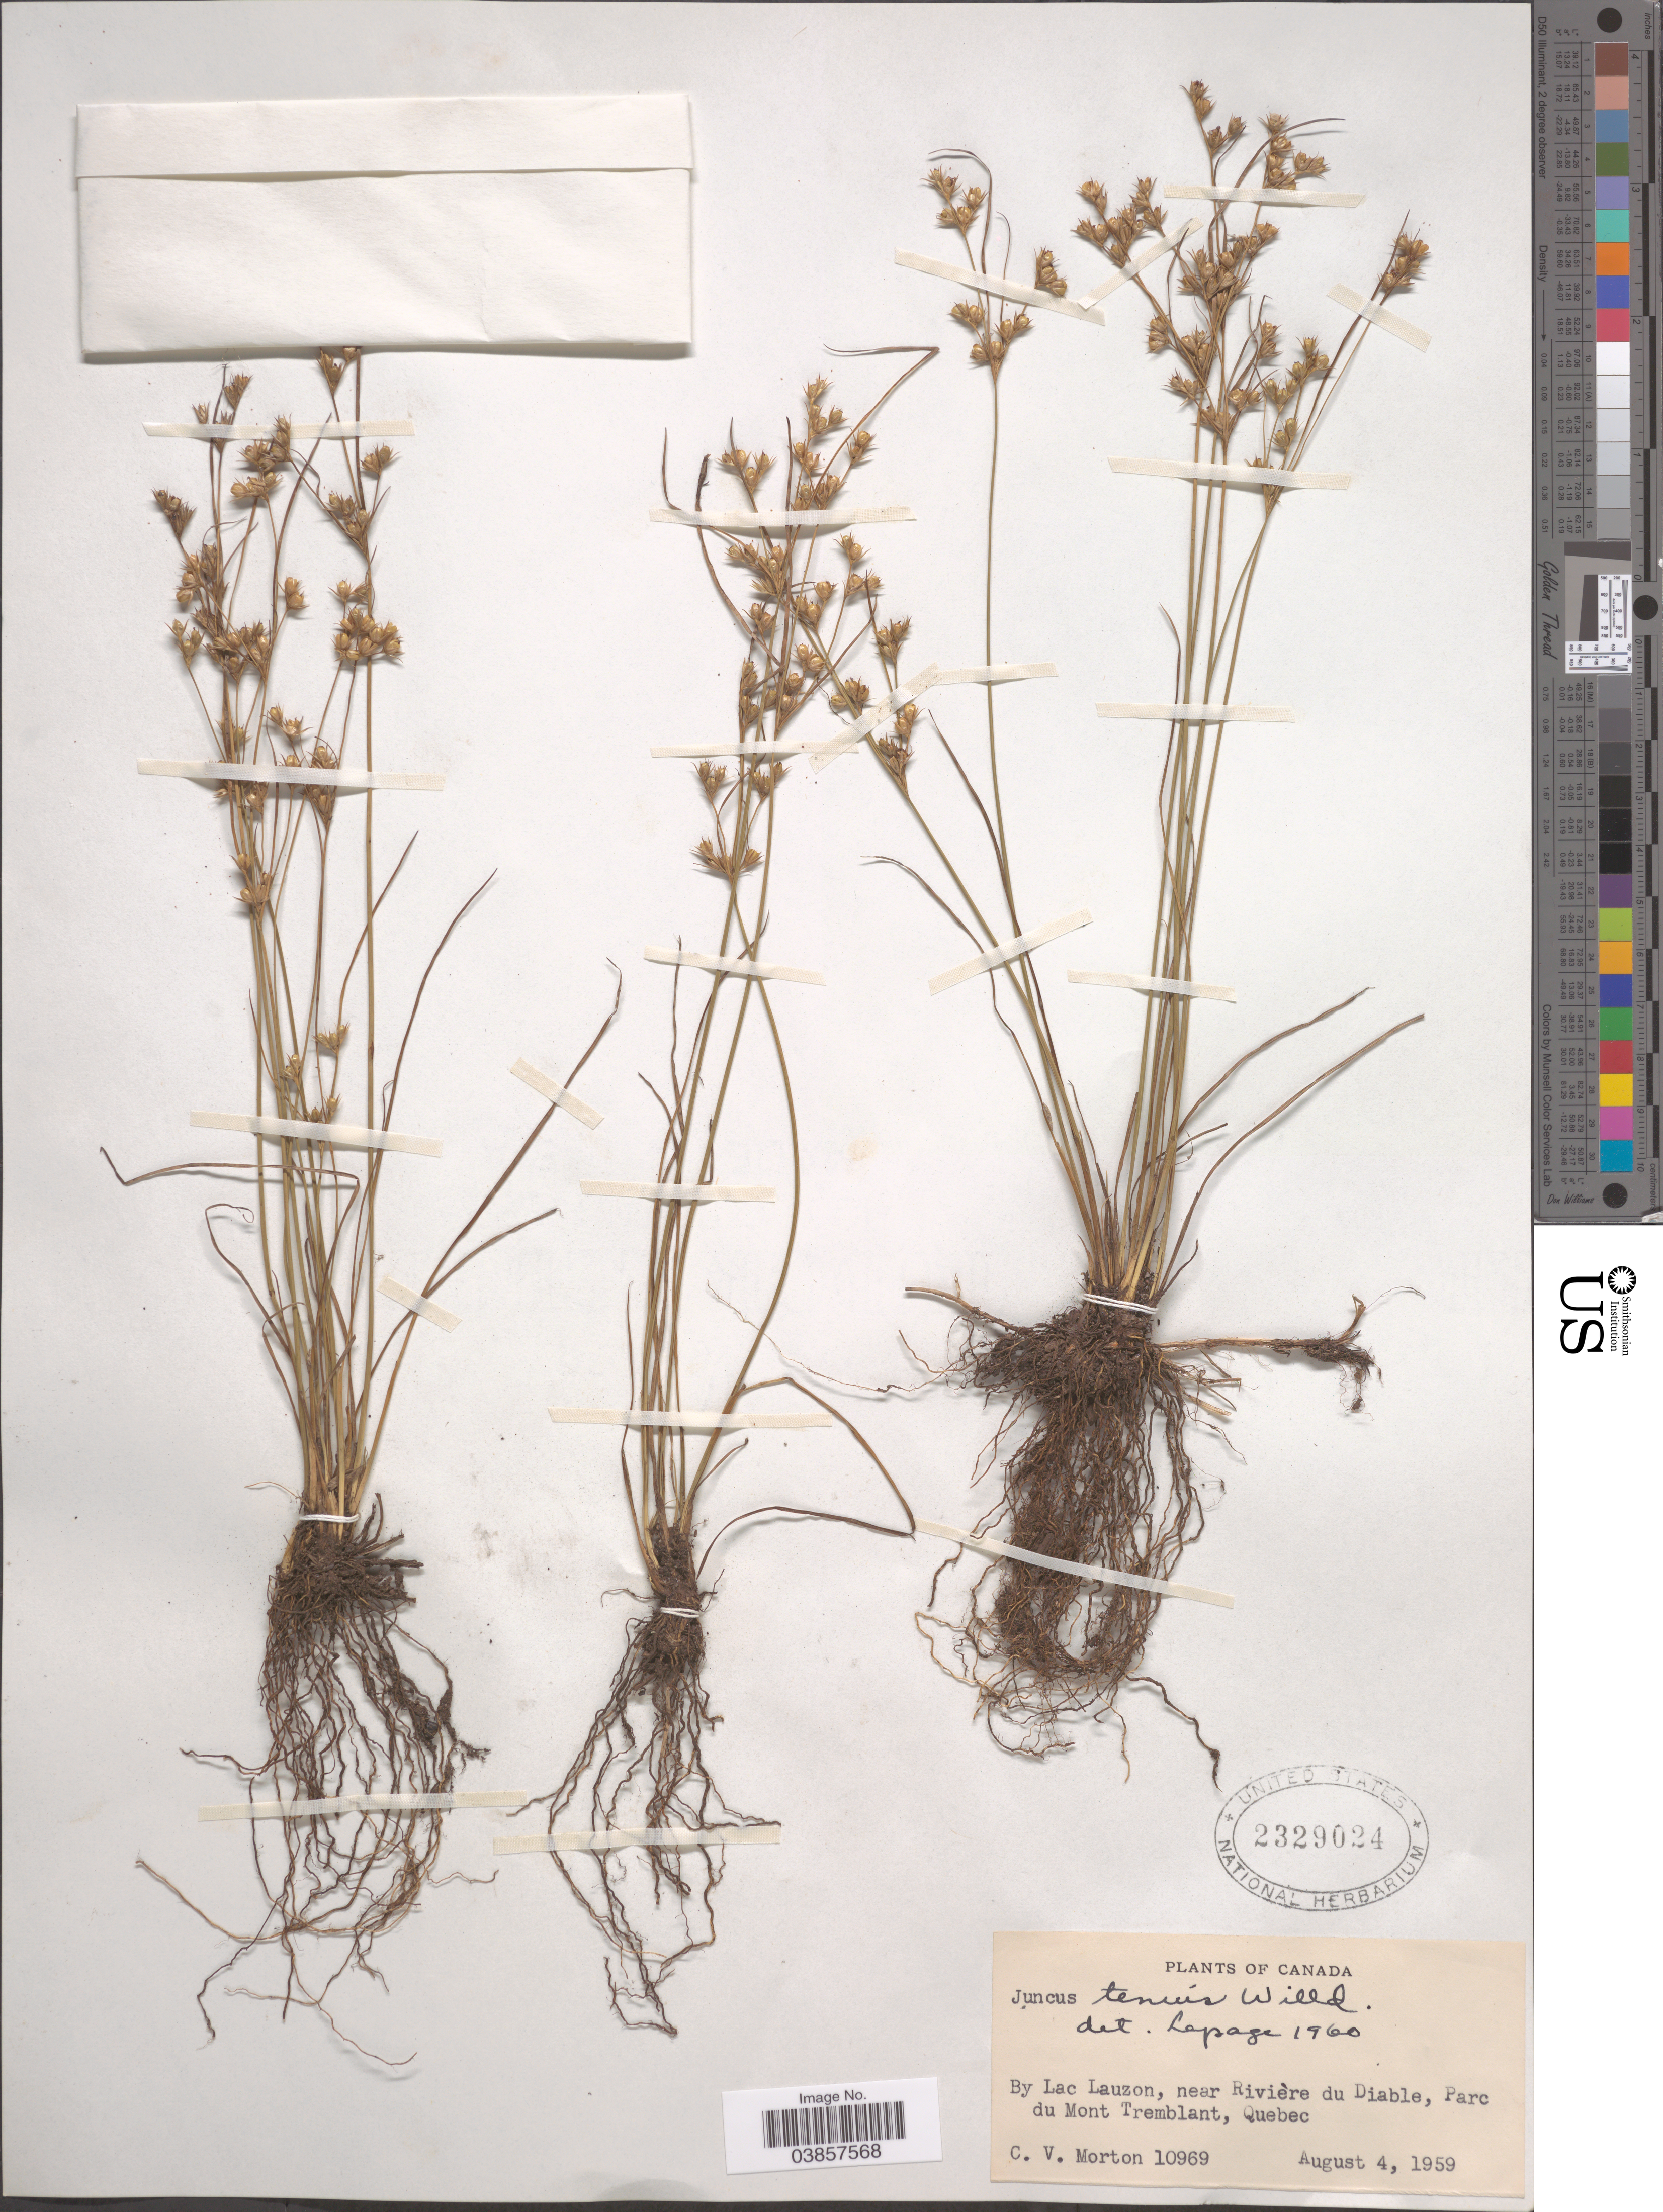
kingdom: Plantae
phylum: Tracheophyta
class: Liliopsida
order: Poales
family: Juncaceae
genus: Juncus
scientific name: Juncus tenuis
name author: Willd.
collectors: C. V. Morton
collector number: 10969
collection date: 1959-08-04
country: Canada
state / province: Quebec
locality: By Lac Lauzon, near Rivière du Diable, Parc du Mont Tremblant.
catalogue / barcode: US 2329024